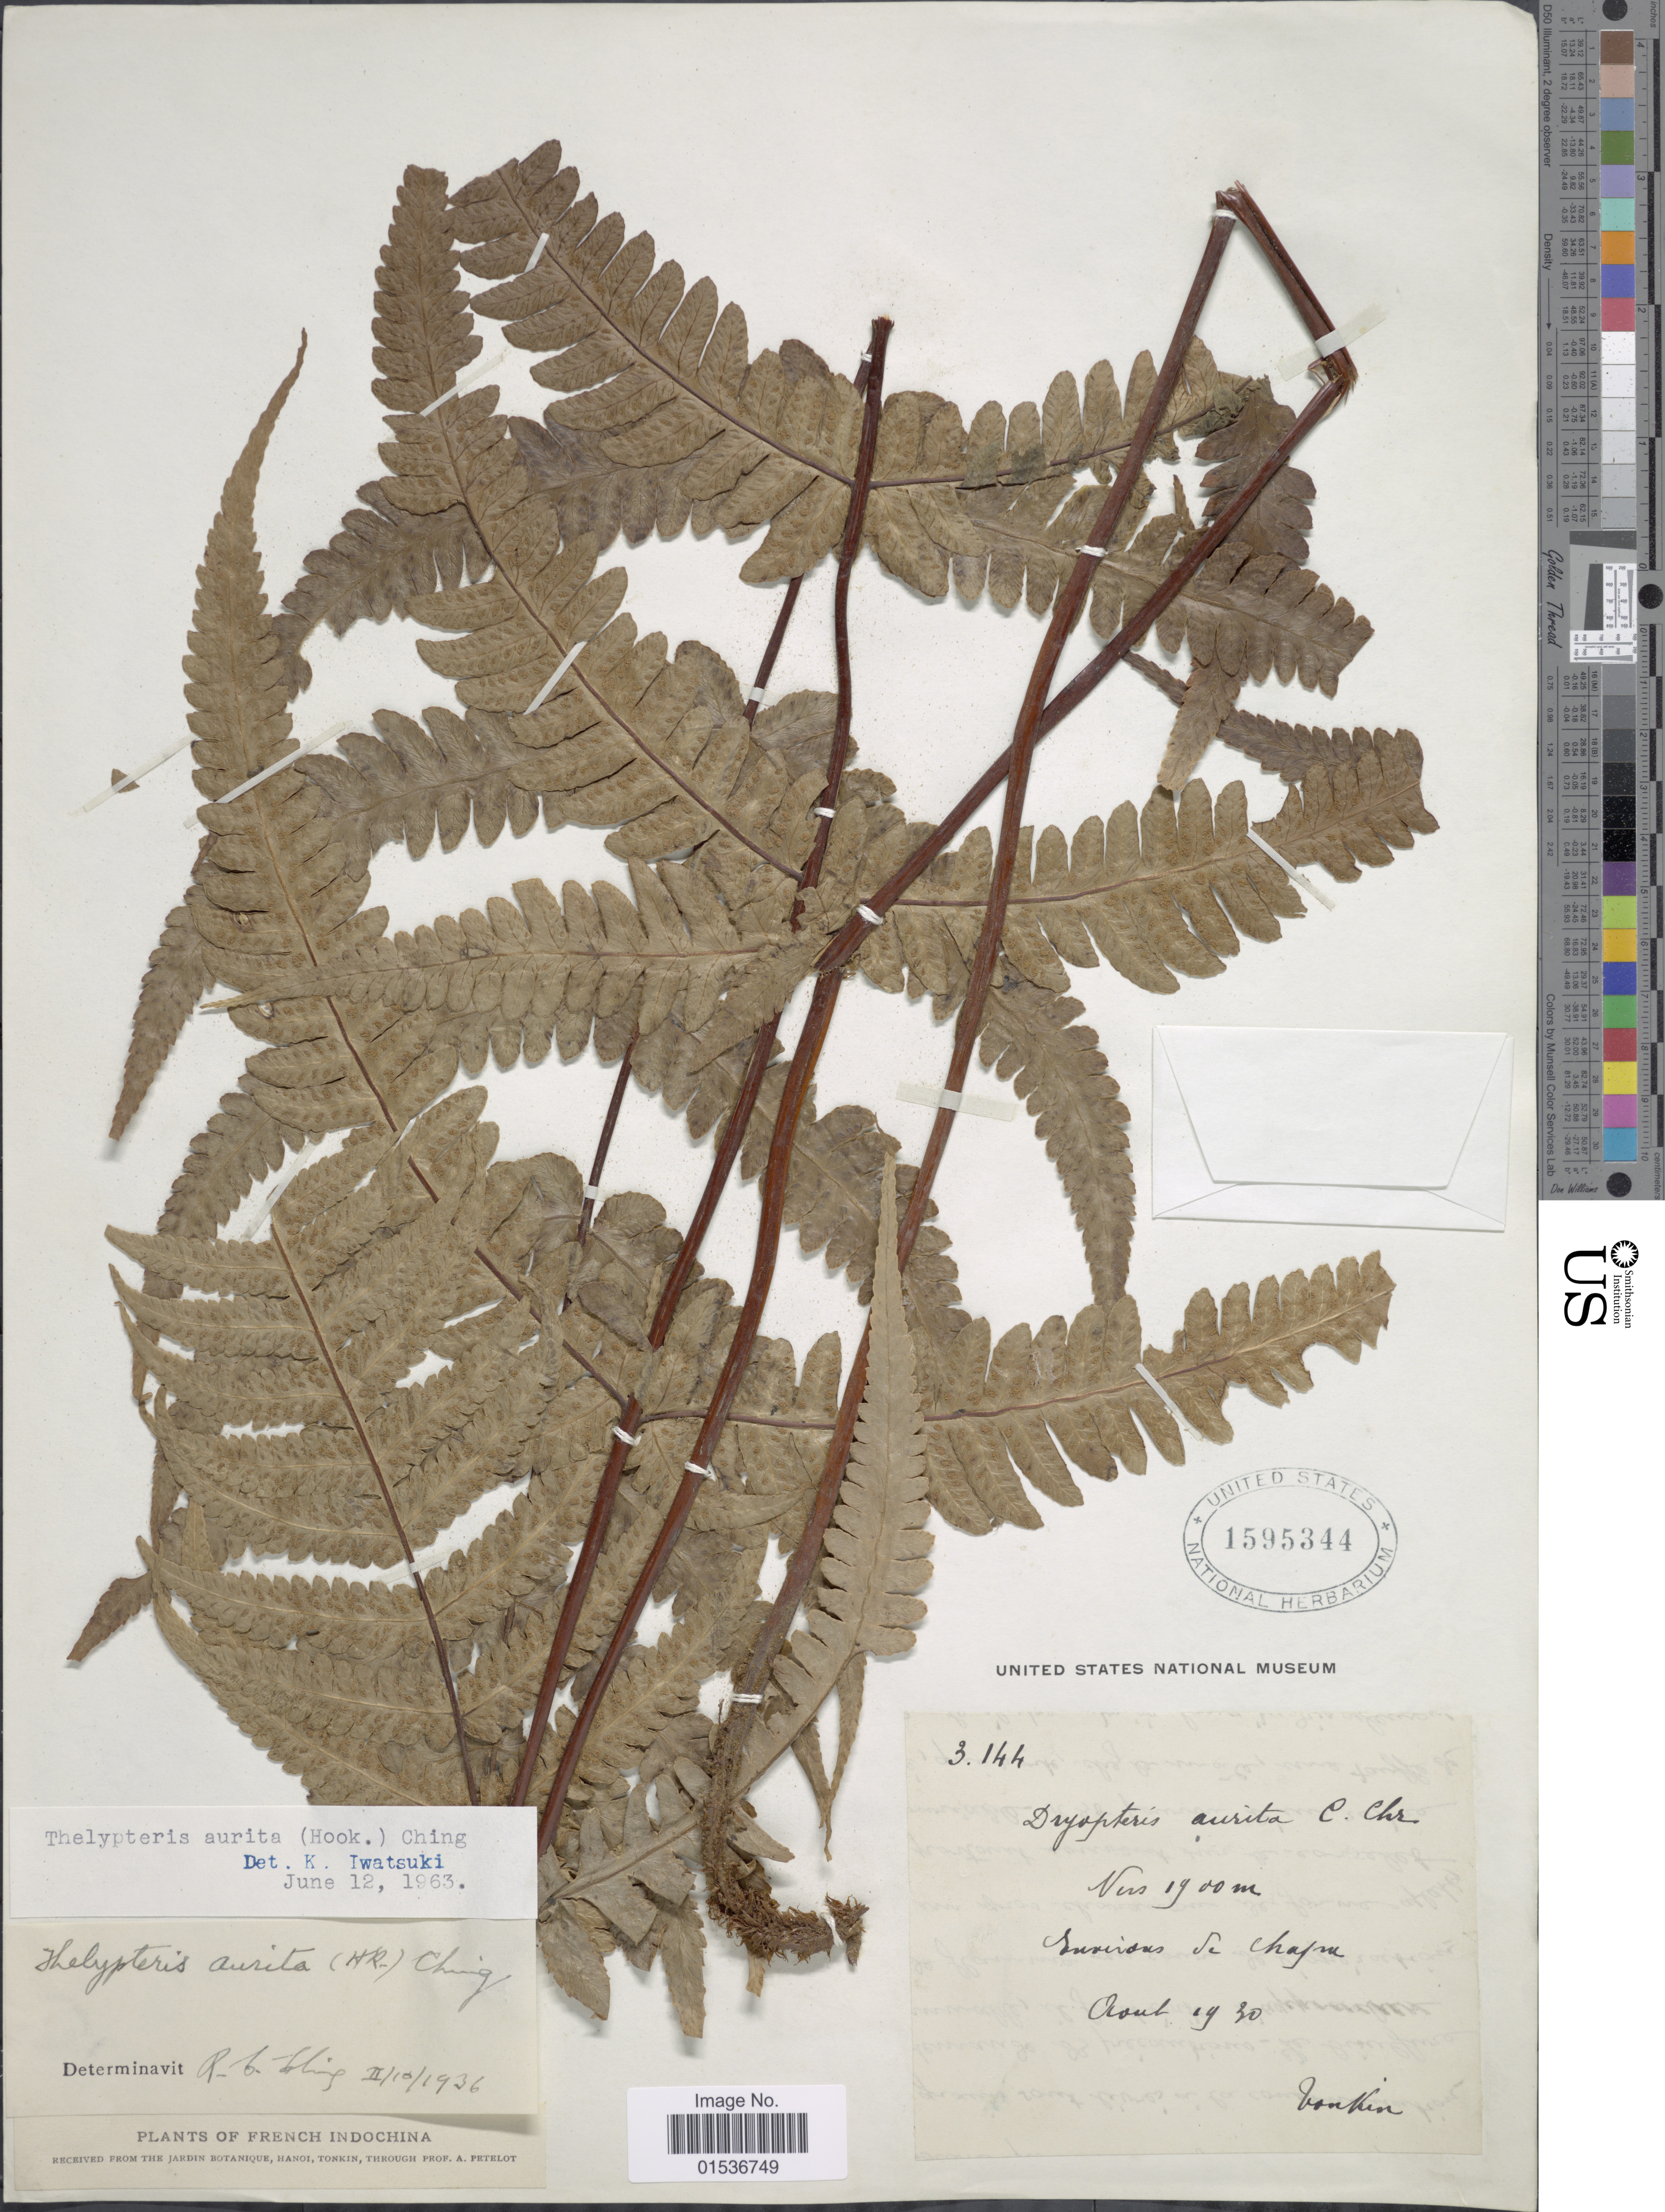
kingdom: Plantae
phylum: Tracheophyta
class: Polypodiopsida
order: Polypodiales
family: Thelypteridaceae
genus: Pseudophegopteris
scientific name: Pseudophegopteris aurita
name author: (Hook.) Ching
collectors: A. Petelot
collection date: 1930-08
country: Vietnam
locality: French Indochina. Tonkin. Environs de Chapas.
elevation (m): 1900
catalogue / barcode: US 1595344